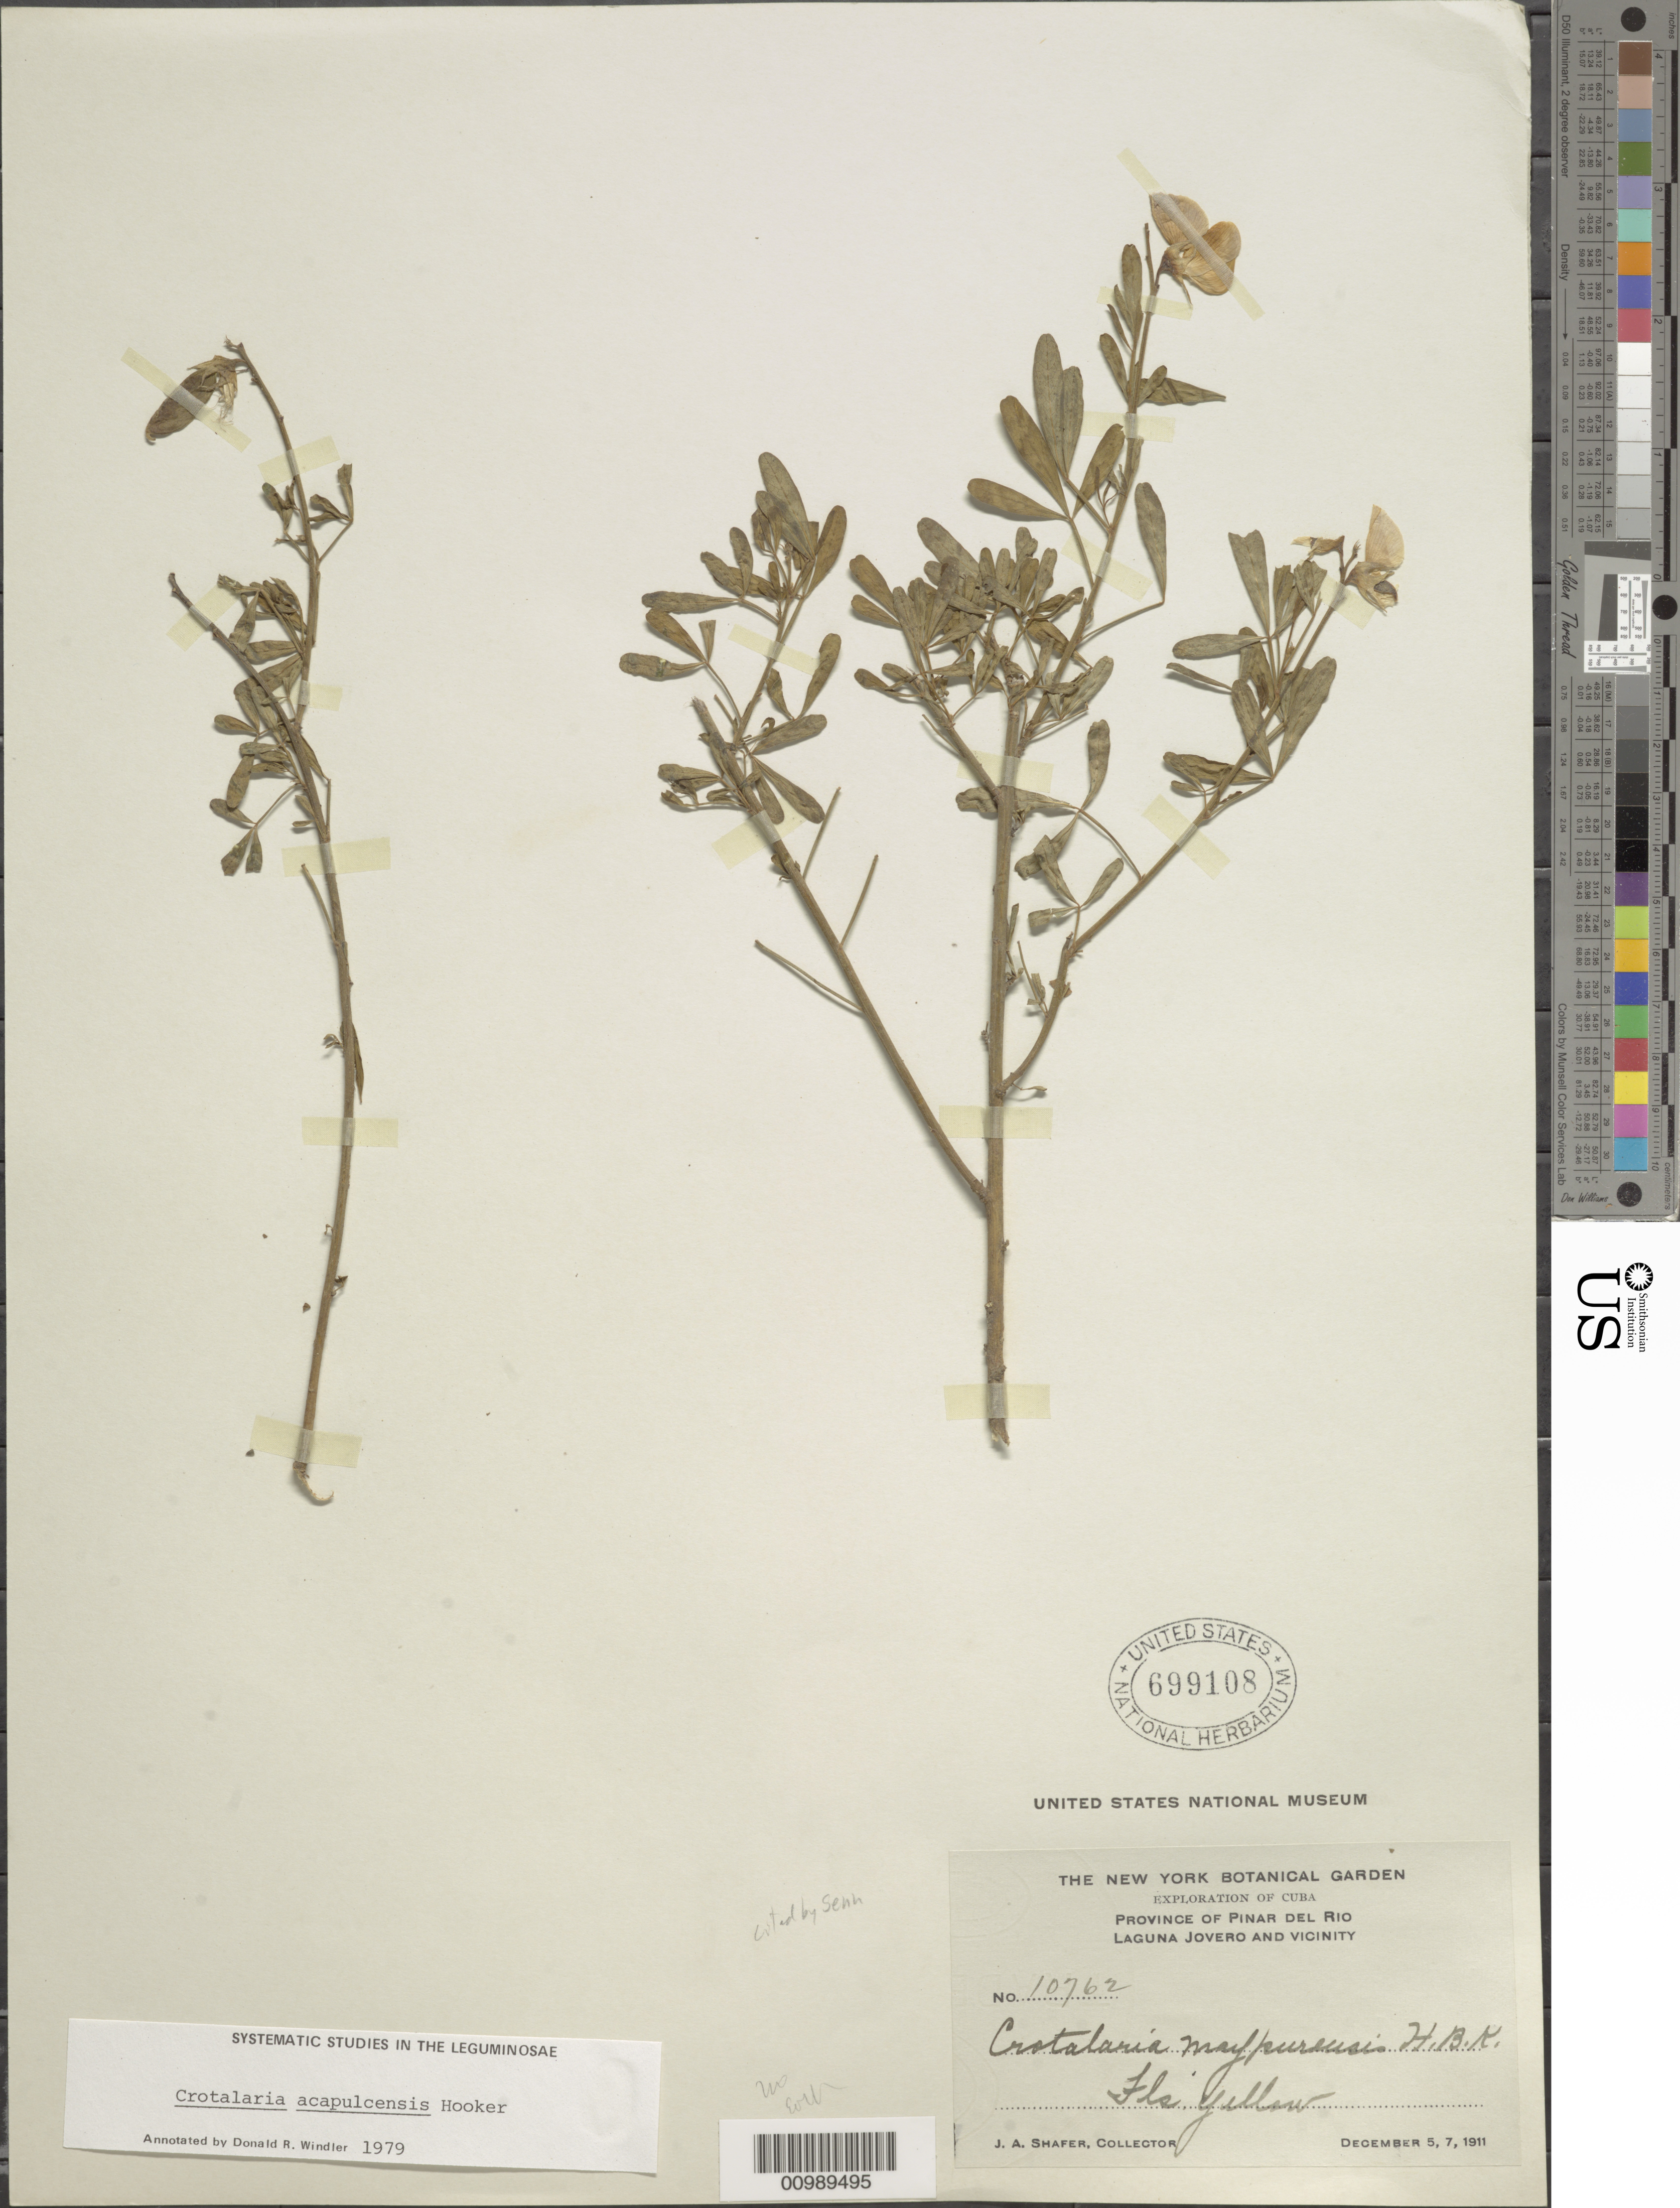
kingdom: Plantae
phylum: Tracheophyta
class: Magnoliopsida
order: Fabales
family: Fabaceae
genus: Crotalaria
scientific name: Crotalaria maypurensis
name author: Kunth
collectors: J. A. Shafer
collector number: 10762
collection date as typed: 05 Dec 1911 and 07 Dec 1911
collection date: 1911-12-05,1911-12-07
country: Cuba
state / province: Pinar del Rio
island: Cuba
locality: Laguna Jovero and Vicinity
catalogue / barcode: US 699108